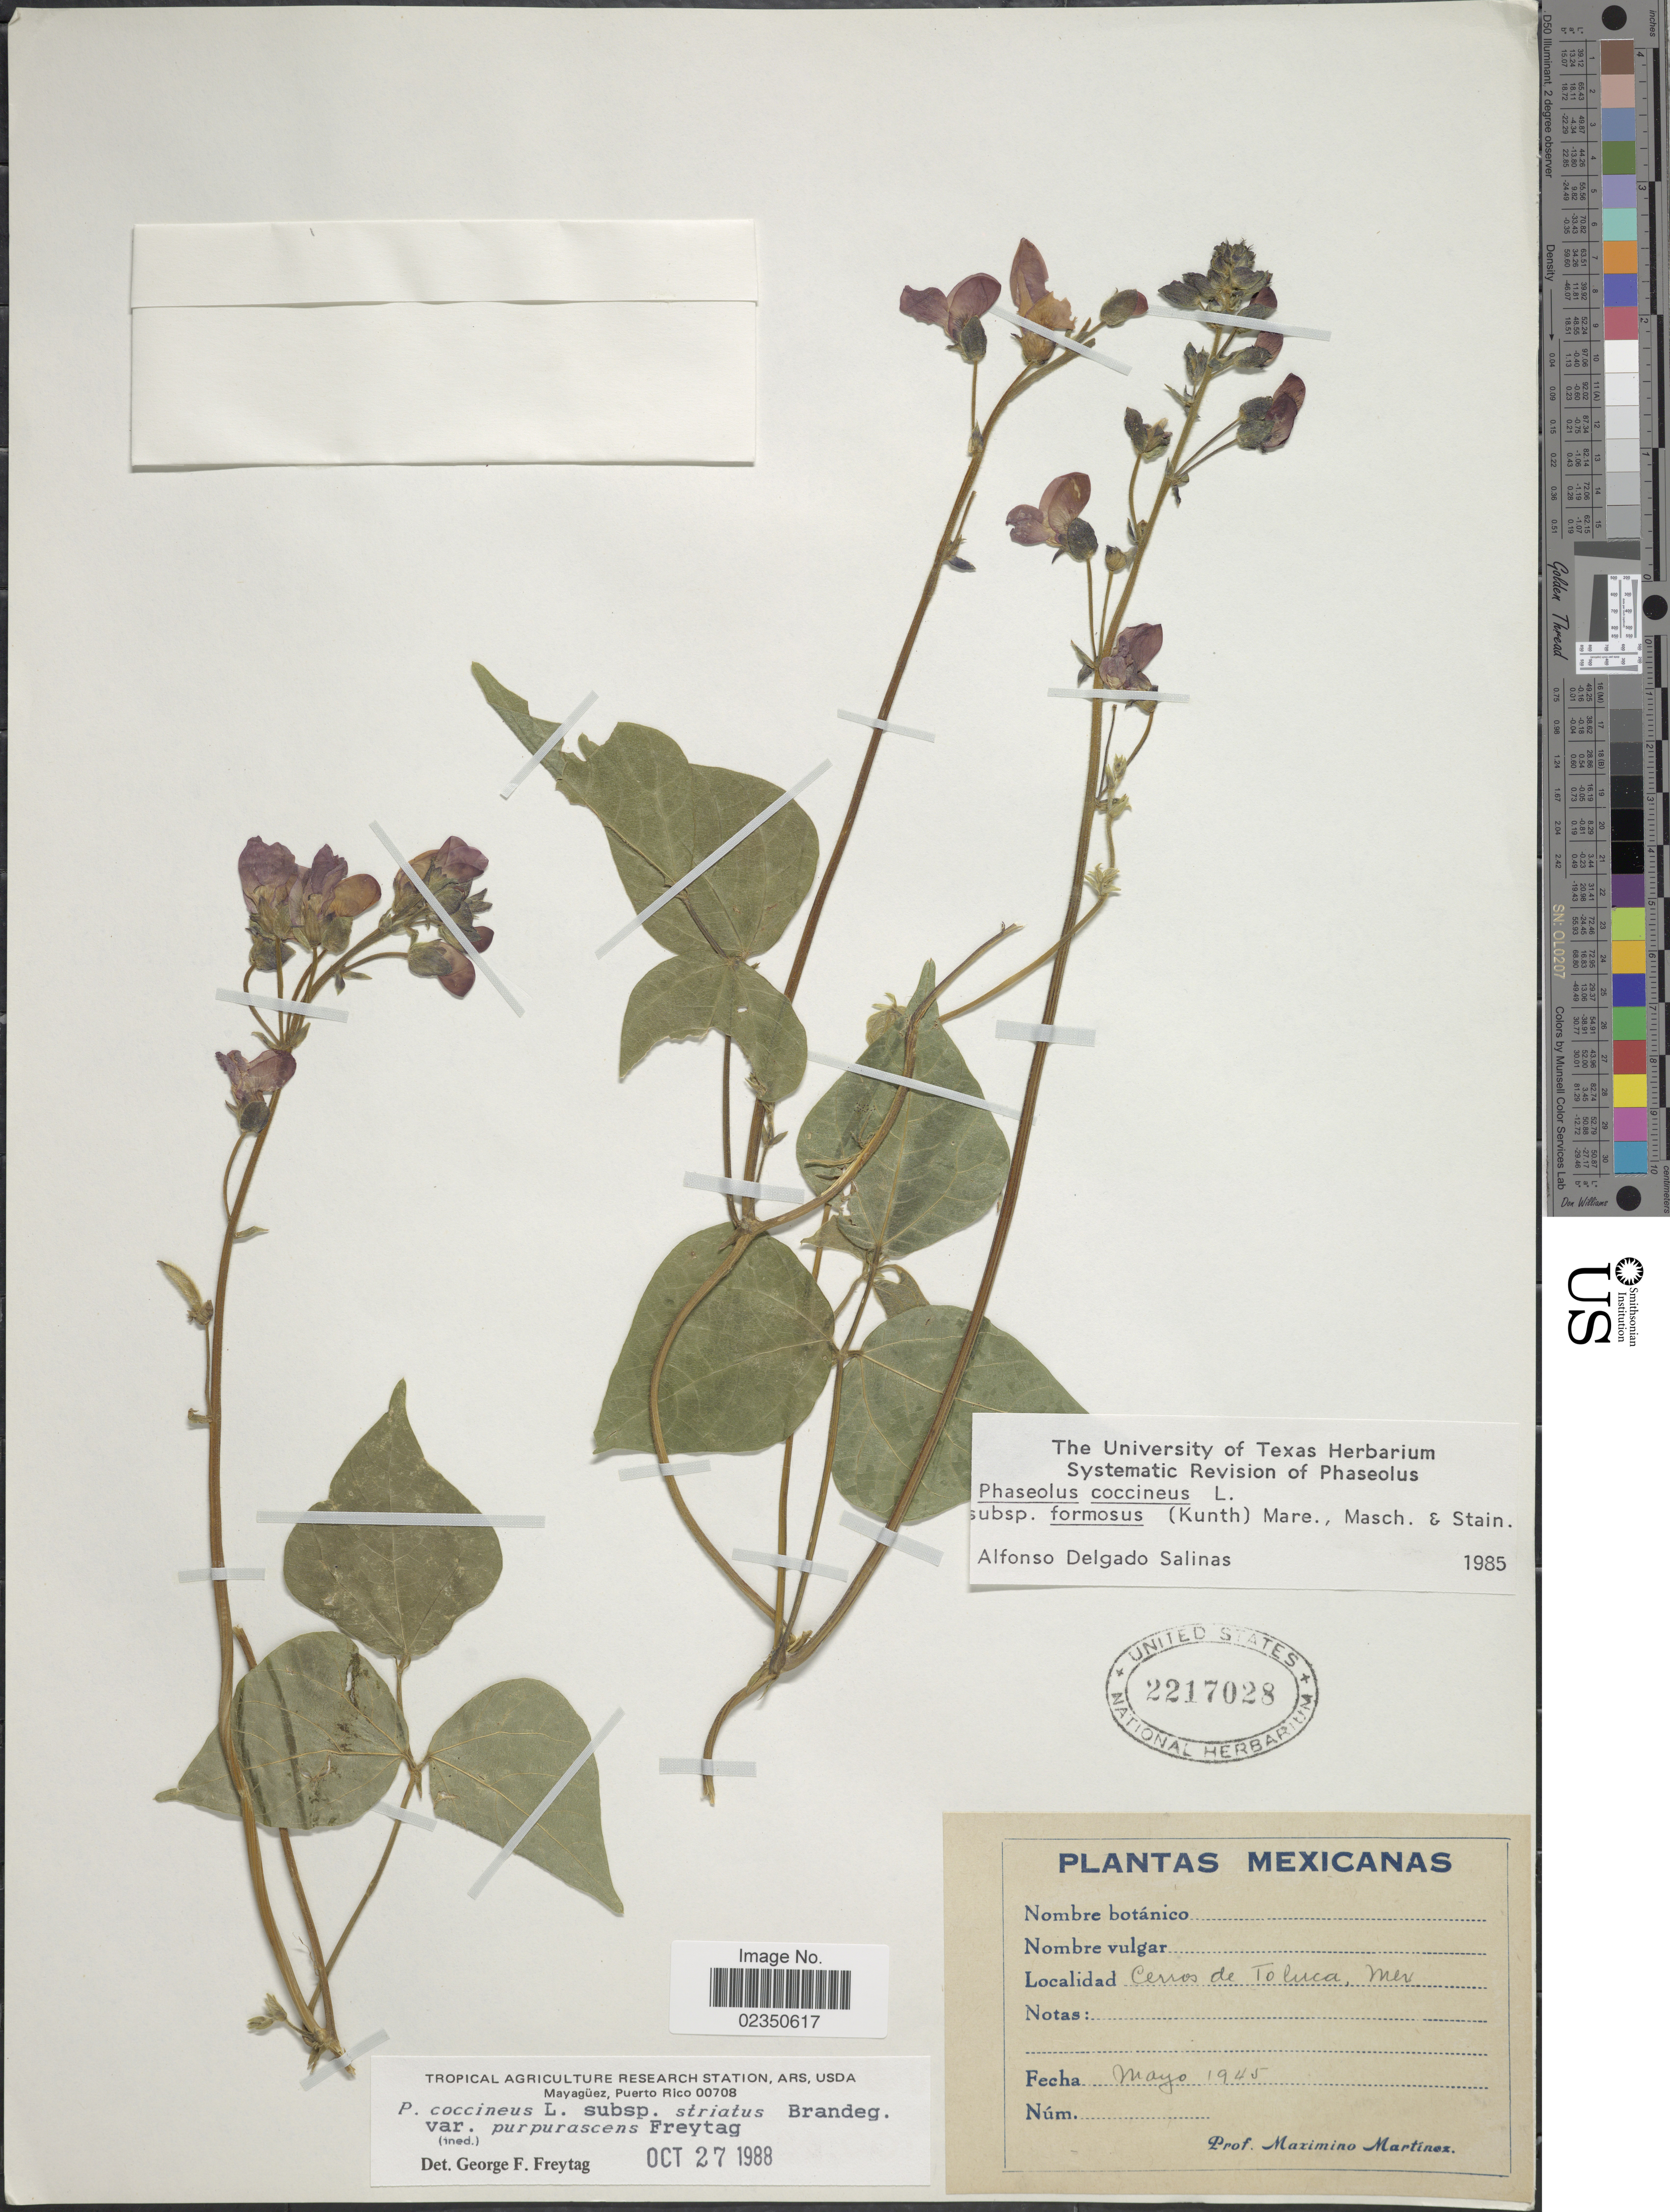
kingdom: Plantae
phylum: Tracheophyta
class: Magnoliopsida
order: Fabales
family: Fabaceae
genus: Phaseolus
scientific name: Phaseolus coccineus var. purpurascens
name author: Freytag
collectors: M. Martínez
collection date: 1945-05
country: Mexico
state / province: México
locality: Cerros de Toluca.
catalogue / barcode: US 2217028